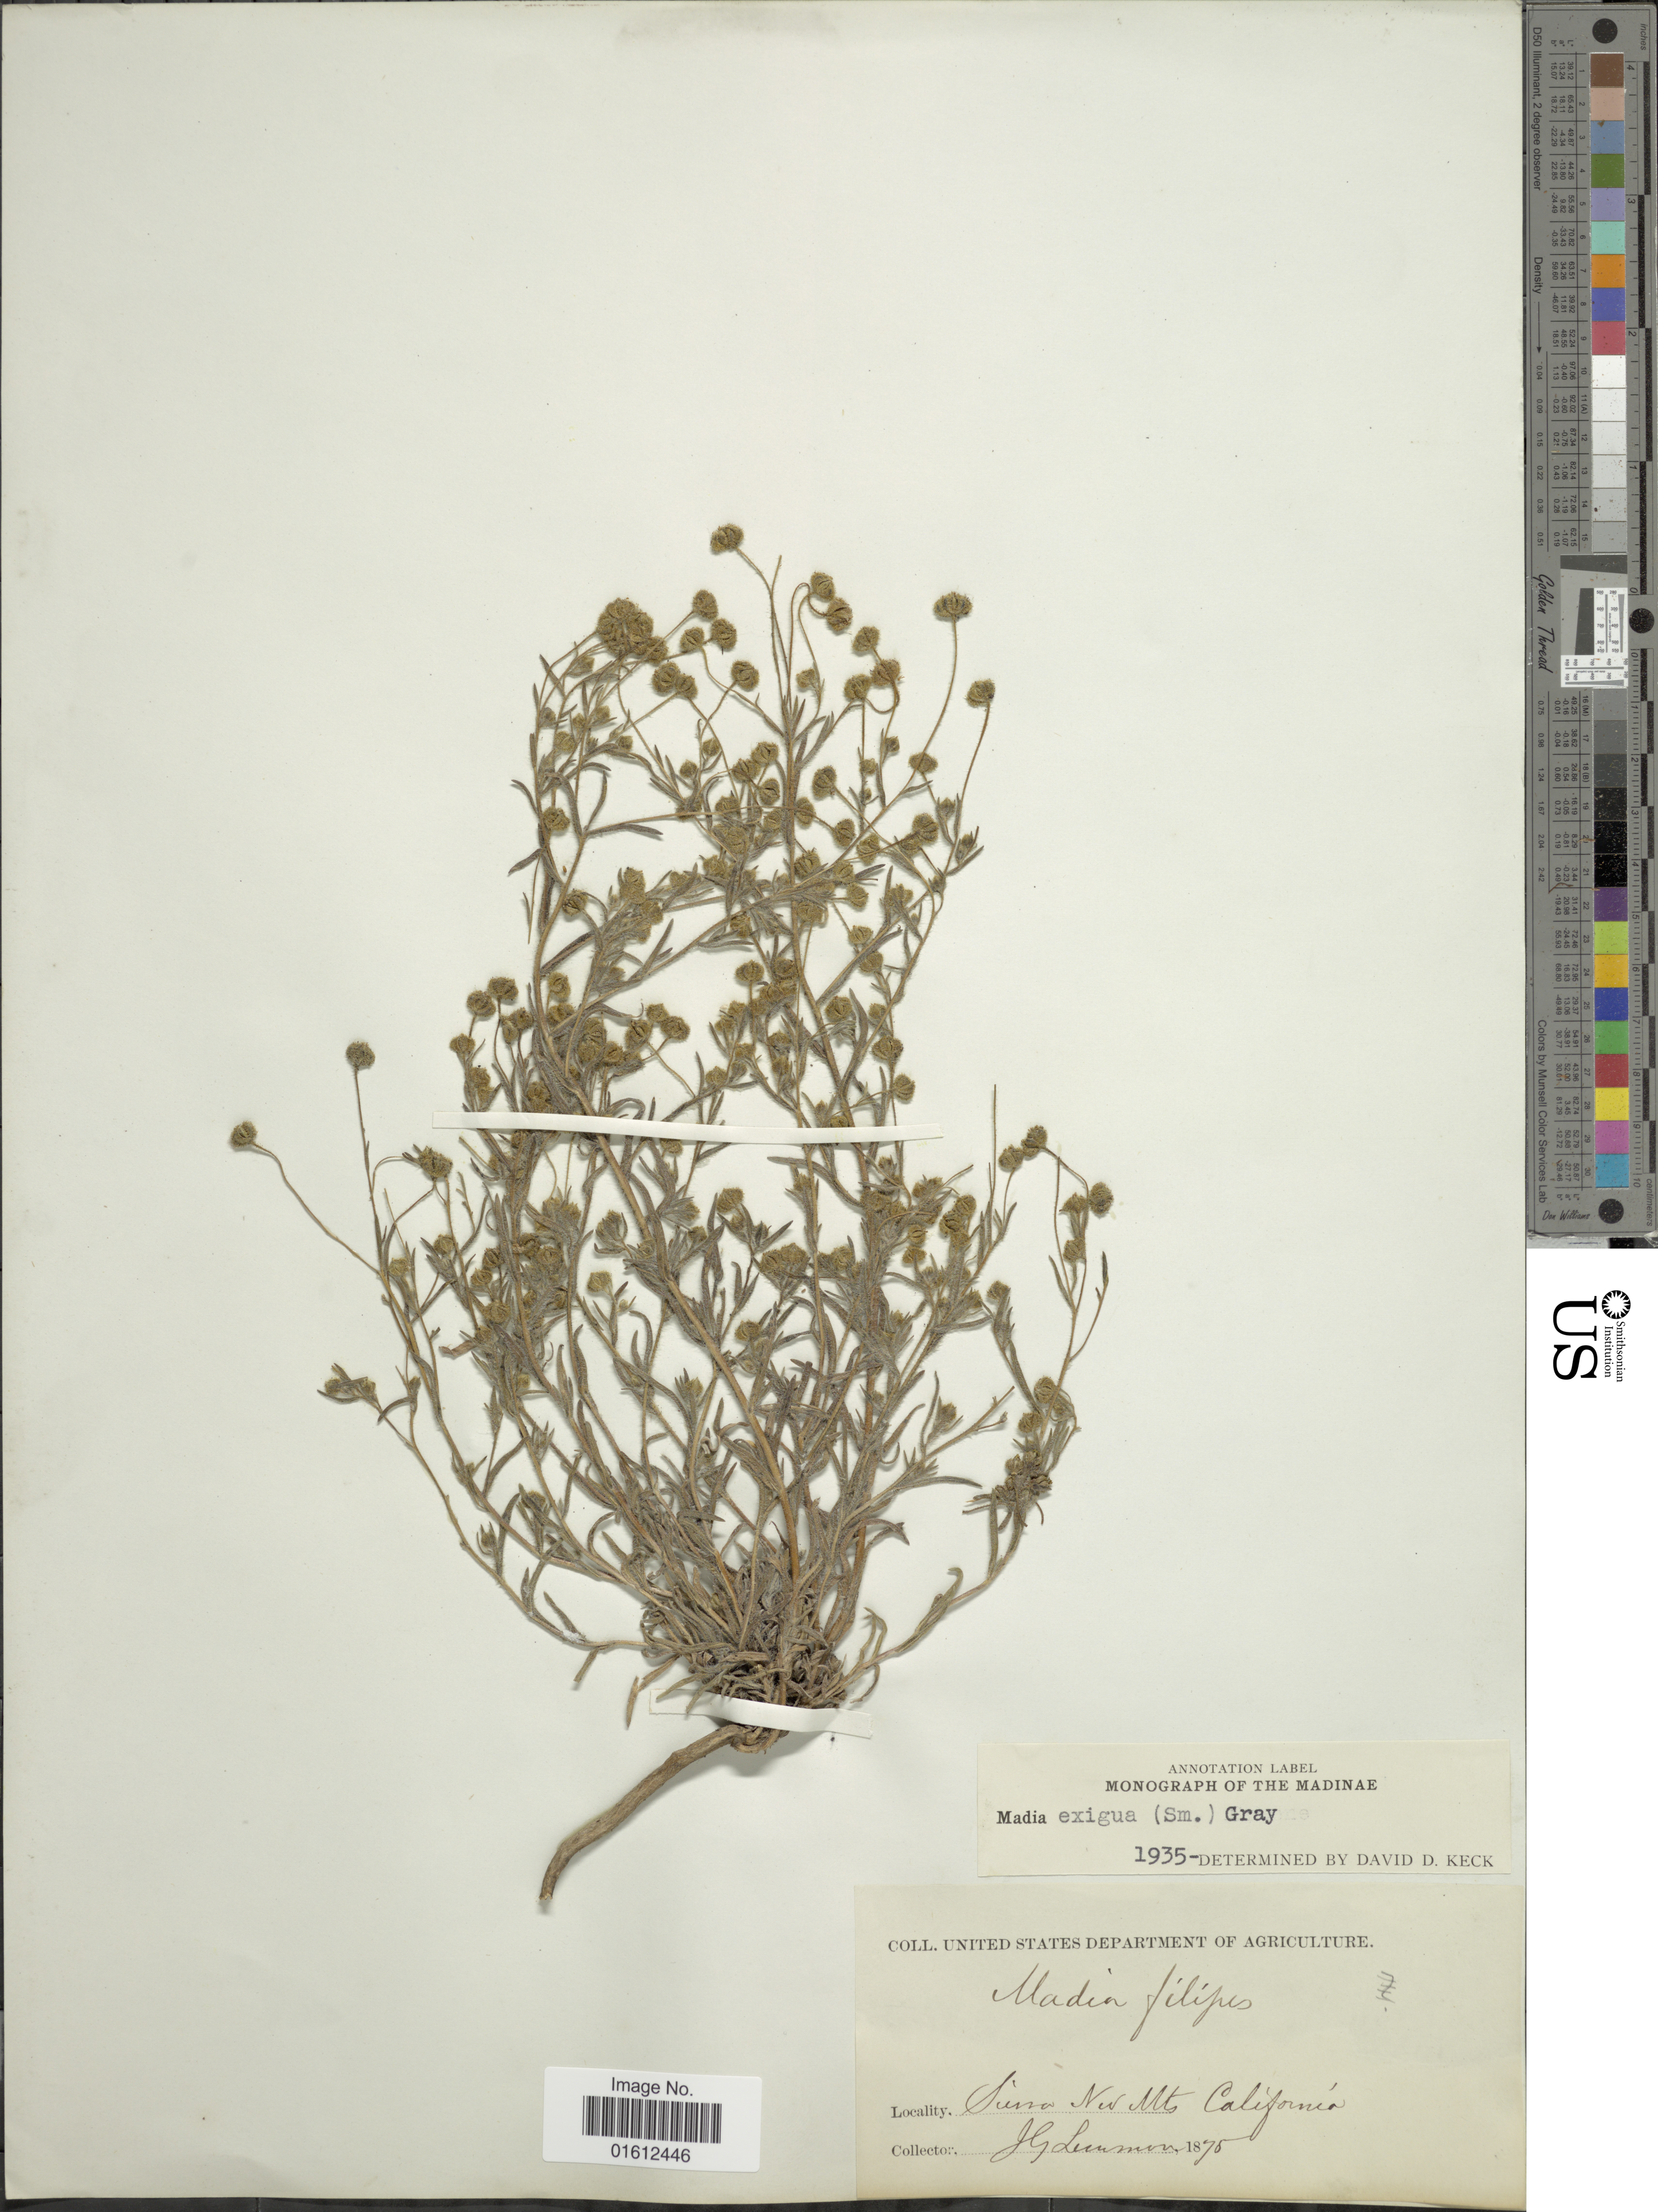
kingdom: Plantae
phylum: Tracheophyta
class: Magnoliopsida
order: Asterales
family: Asteraceae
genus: Madia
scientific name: Madia exigua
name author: (Sm.) A. Gray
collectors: J. Lemmon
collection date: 1875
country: United States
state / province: California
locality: Sierra Nev Mts.